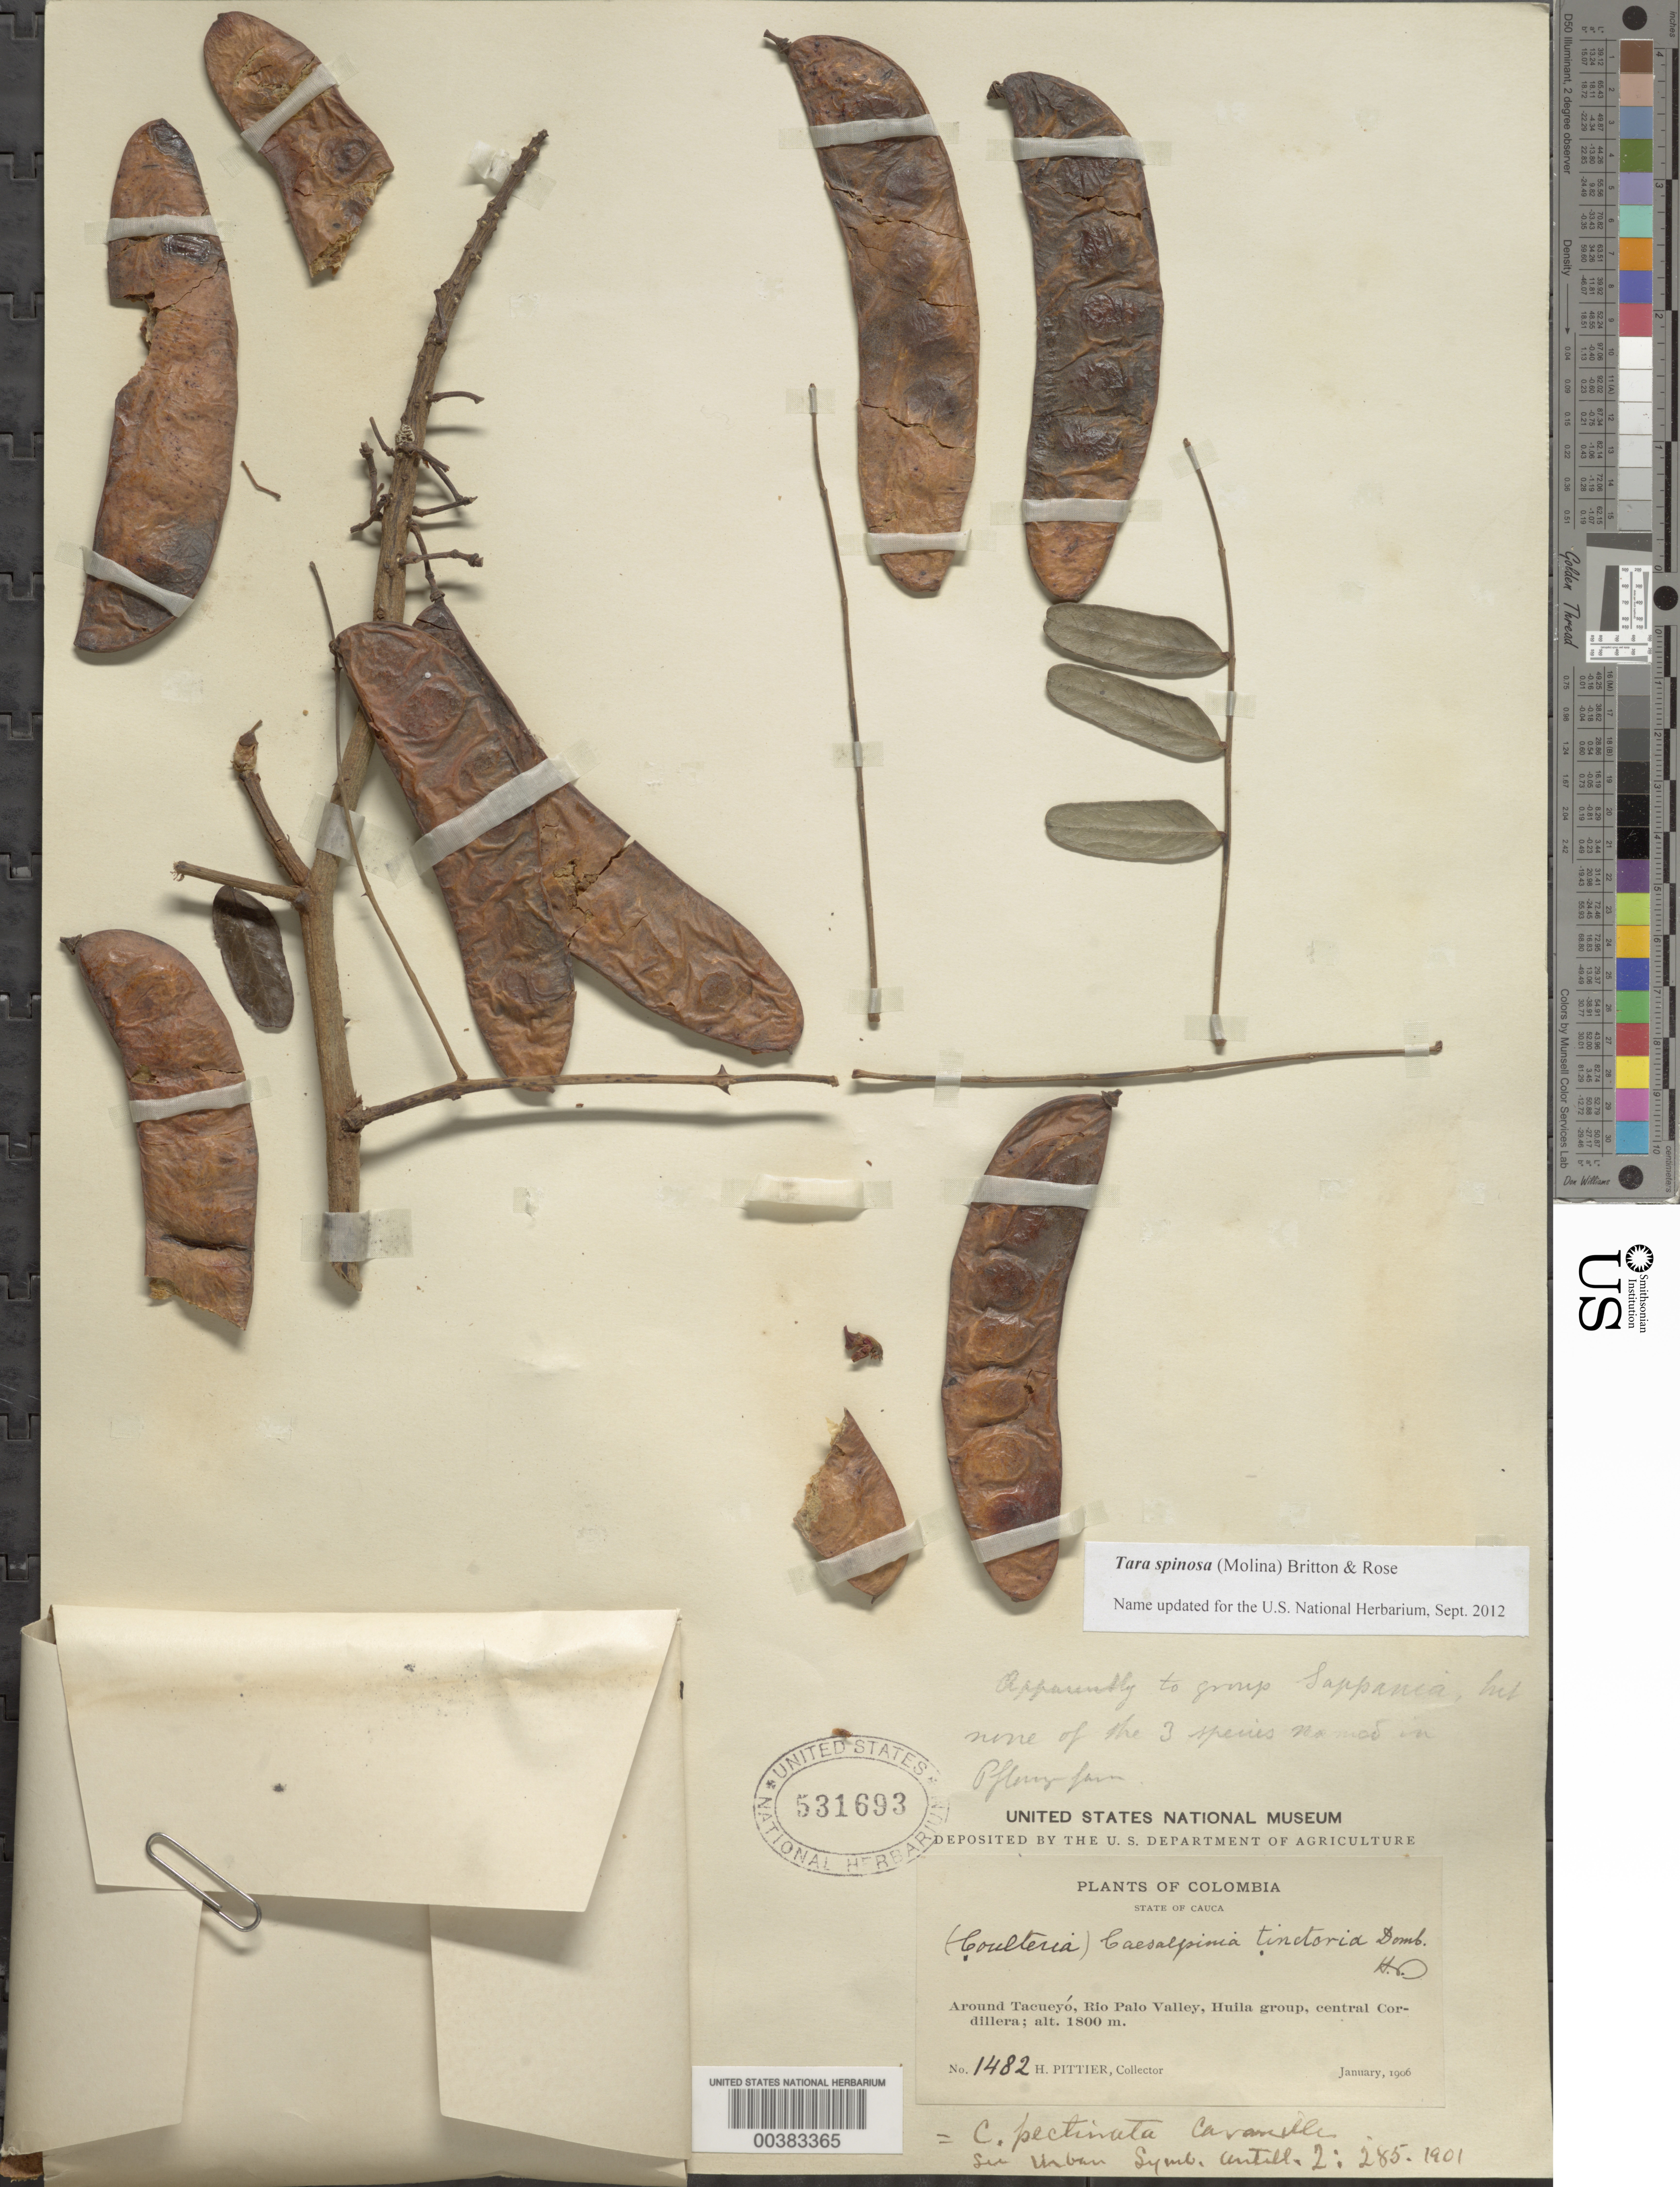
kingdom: Plantae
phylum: Tracheophyta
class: Magnoliopsida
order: Fabales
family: Fabaceae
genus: Tara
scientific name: Tara spinosa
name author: (Molina) Britton & Rose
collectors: H. F. Pittier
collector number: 1482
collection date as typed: Jan 1906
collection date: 1906-01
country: Colombia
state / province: Cauca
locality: Around Tacueyo, Rio Palo Valley, Huila group, Central Cordillera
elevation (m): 1800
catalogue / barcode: US 531693